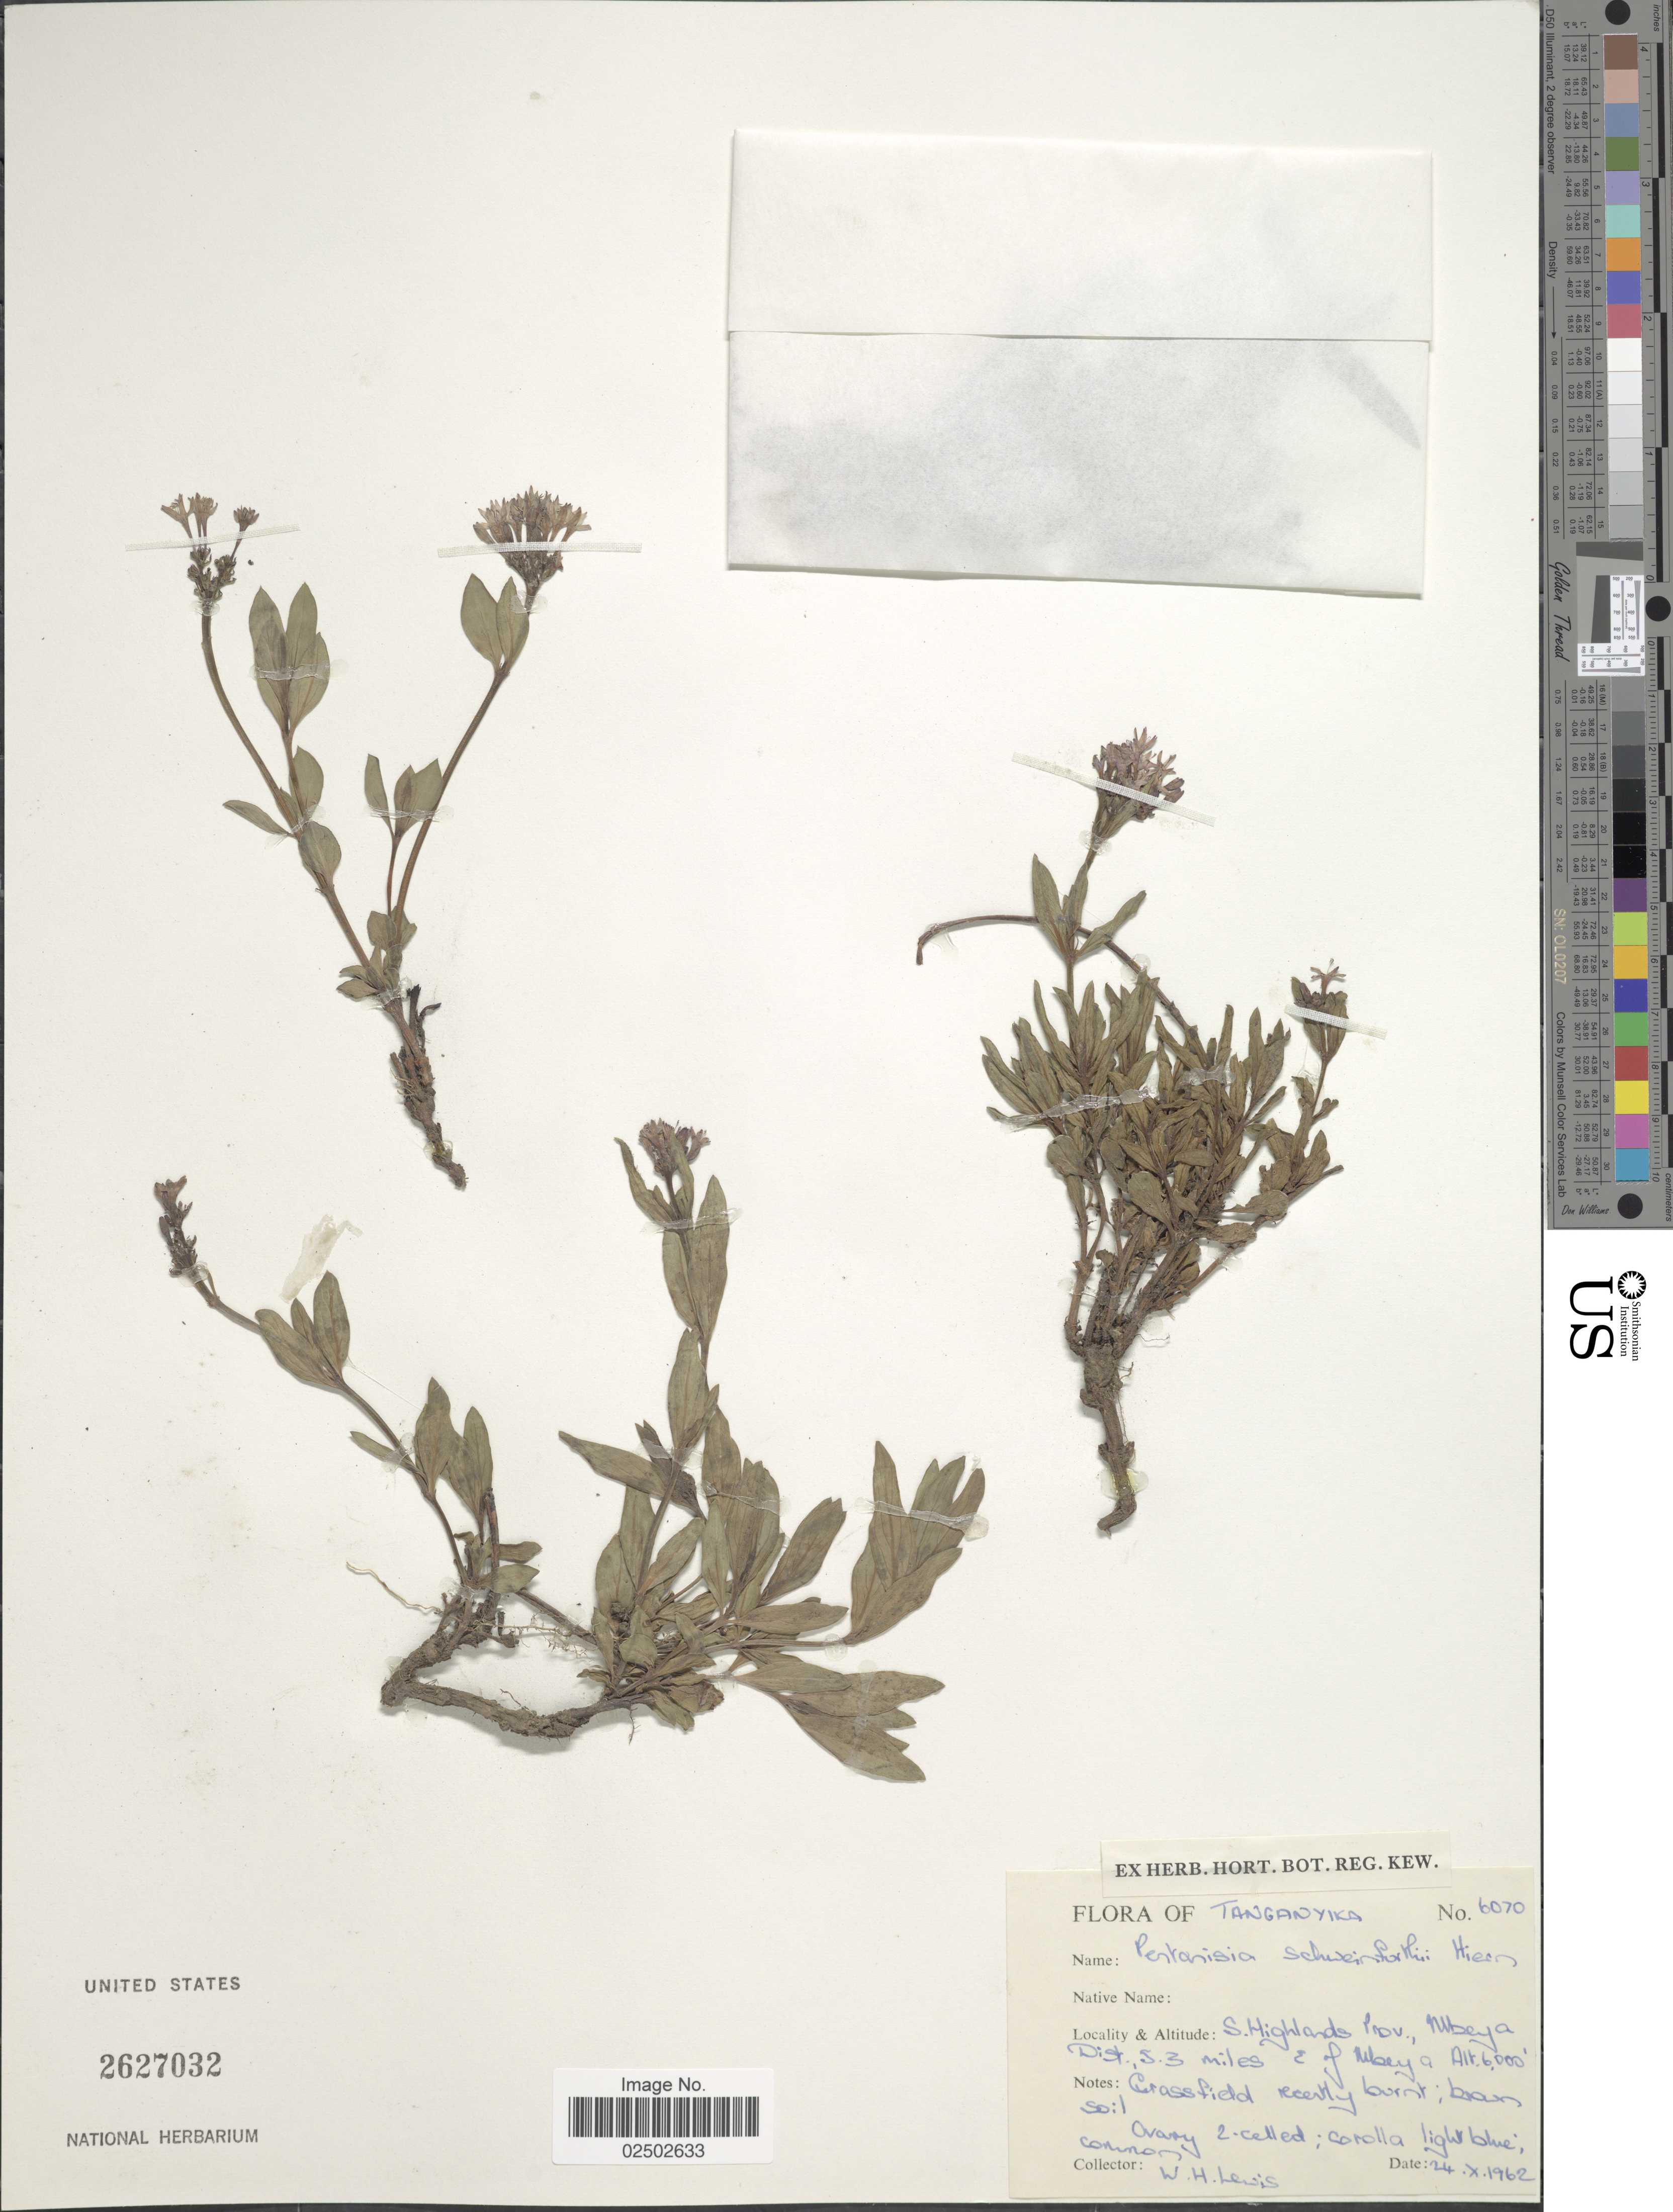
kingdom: Plantae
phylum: Tracheophyta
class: Magnoliopsida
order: Gentianales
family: Rubiaceae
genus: Pentanisia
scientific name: Pentanisia schweinfurthii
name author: Hiern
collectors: W. H. Lewis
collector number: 6070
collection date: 1962-10-24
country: Tanzania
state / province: Mbeya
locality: Tanganyika. S. Highlands Prov. S3 miles E of Mbeya.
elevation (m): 1829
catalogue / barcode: US 2627032